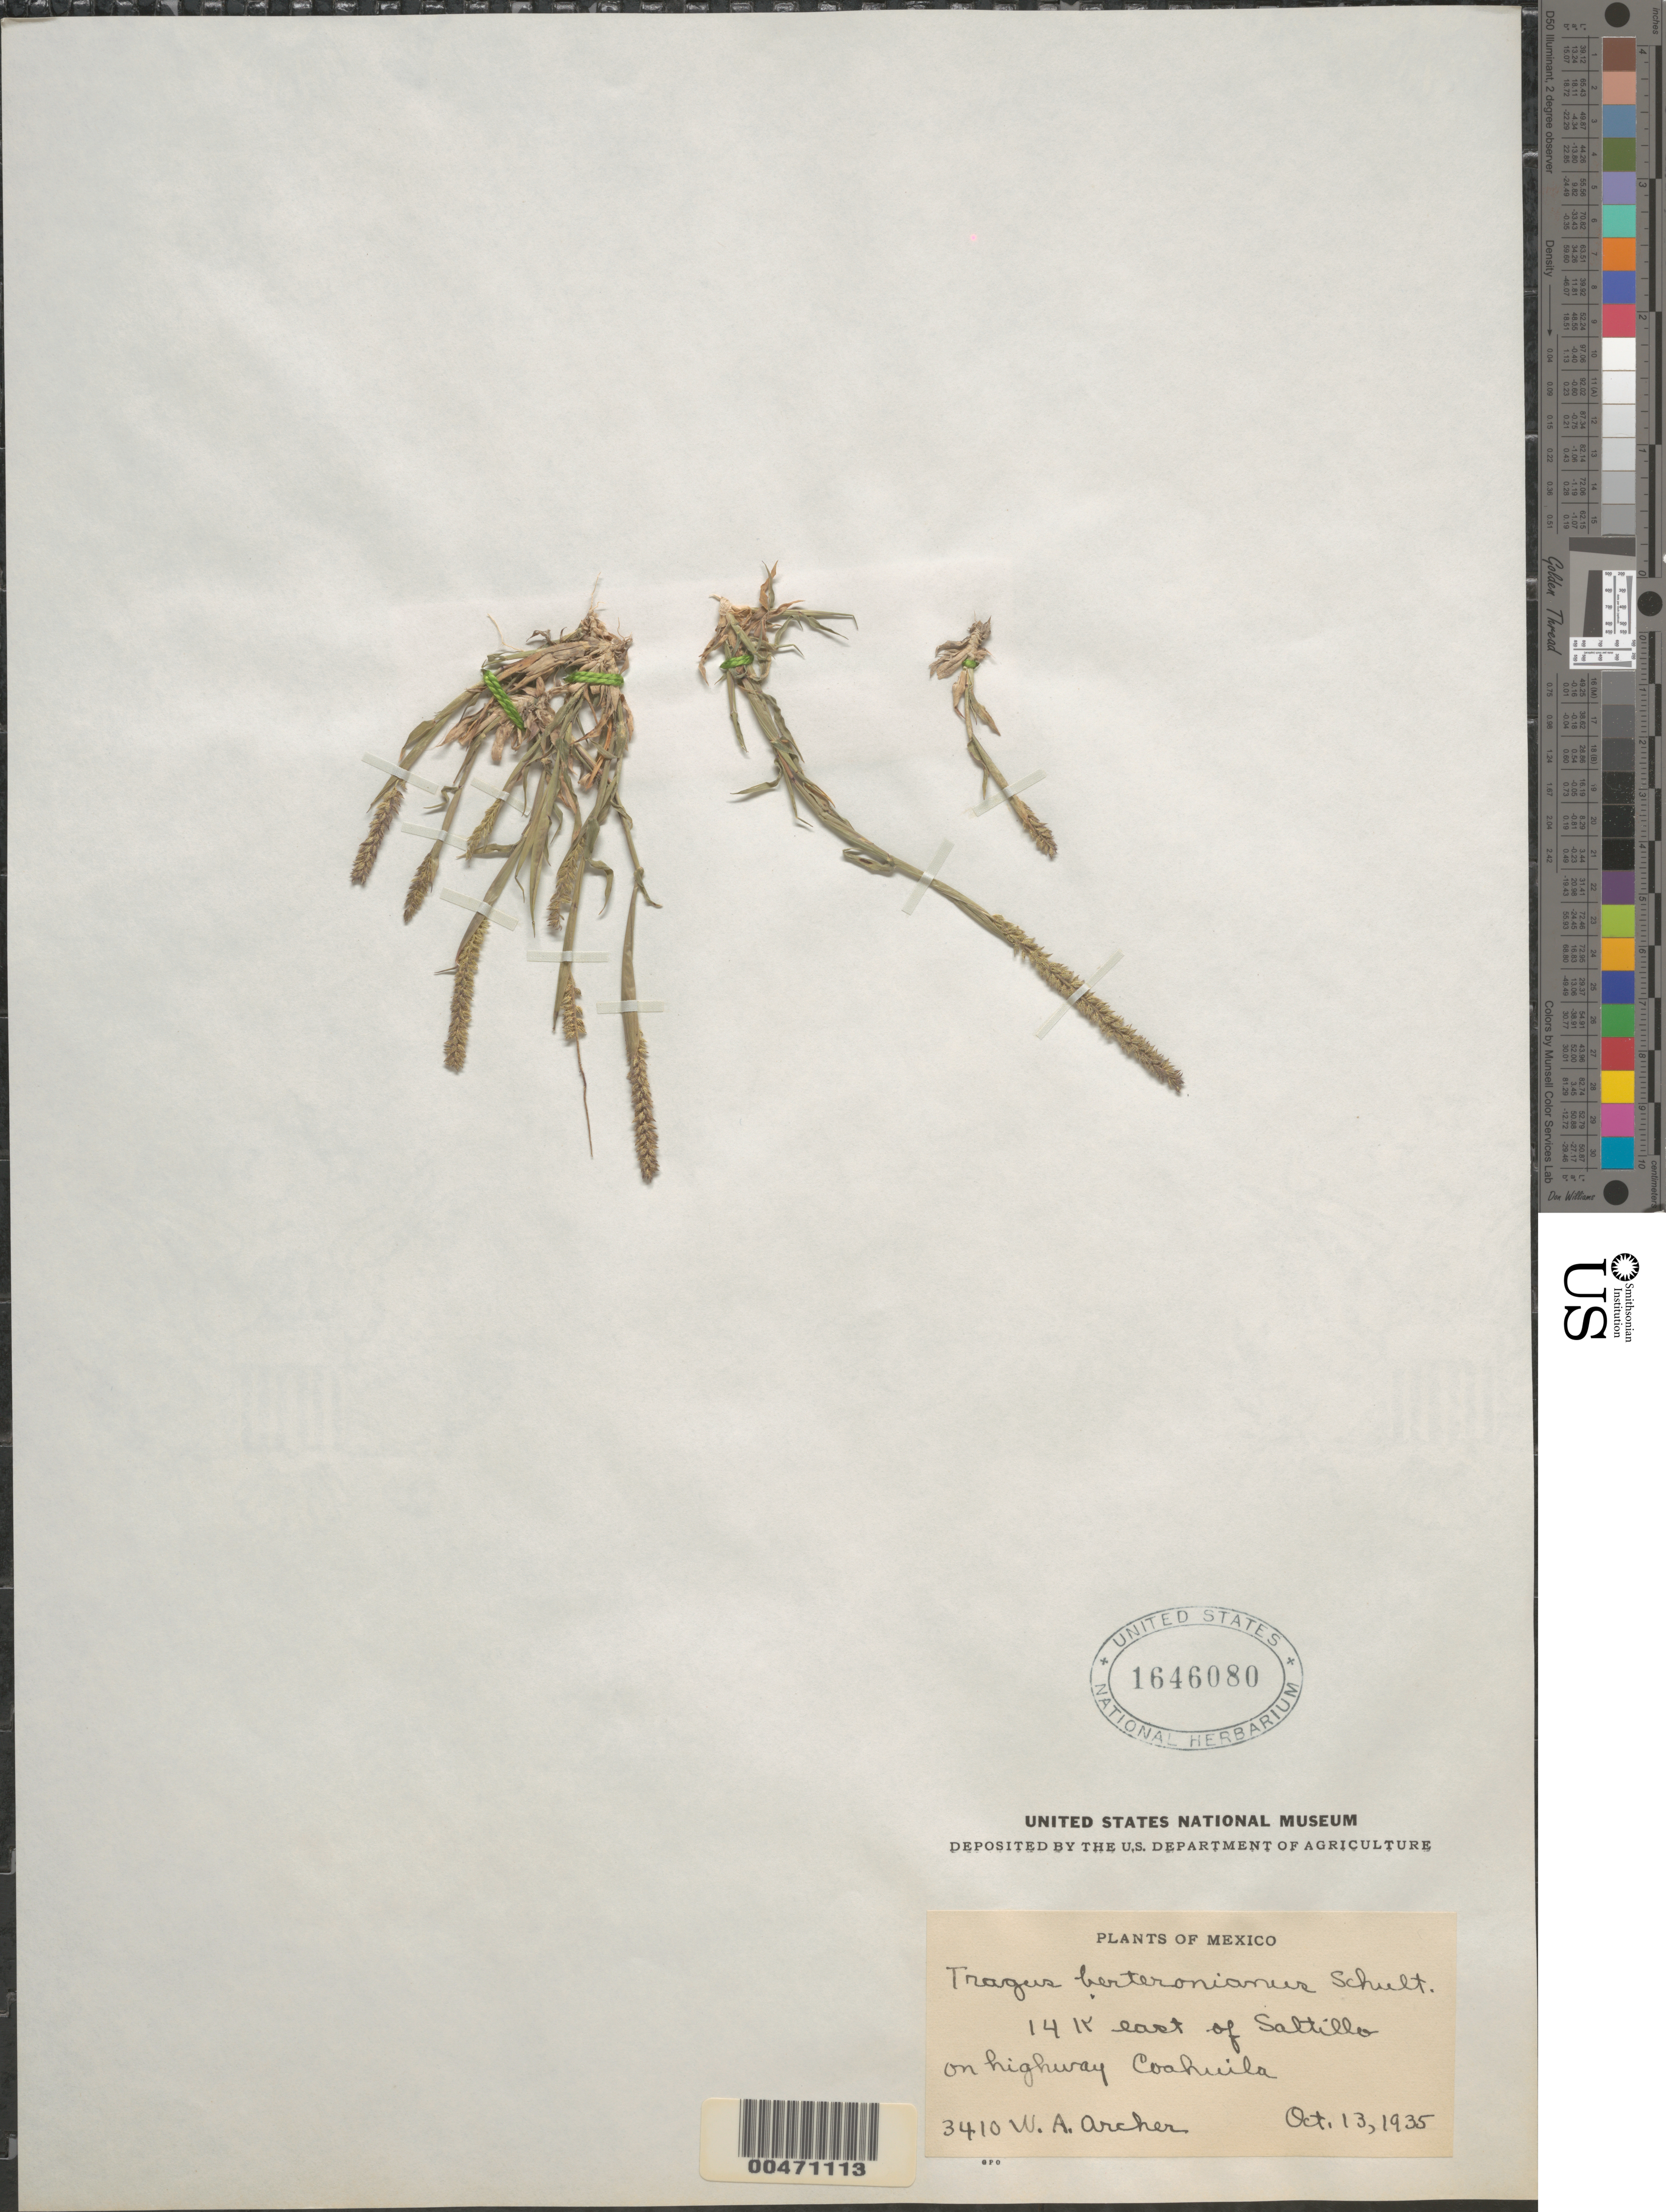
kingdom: Plantae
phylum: Tracheophyta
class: Liliopsida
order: Poales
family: Poaceae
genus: Tragus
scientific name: Tragus berteronianus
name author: Schult.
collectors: W. A. Archer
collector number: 3410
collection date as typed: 13 Oct 1935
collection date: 1935-10-13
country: Mexico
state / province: Coahuila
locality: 14 km E of Saltillo on hwy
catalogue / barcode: US 1646080